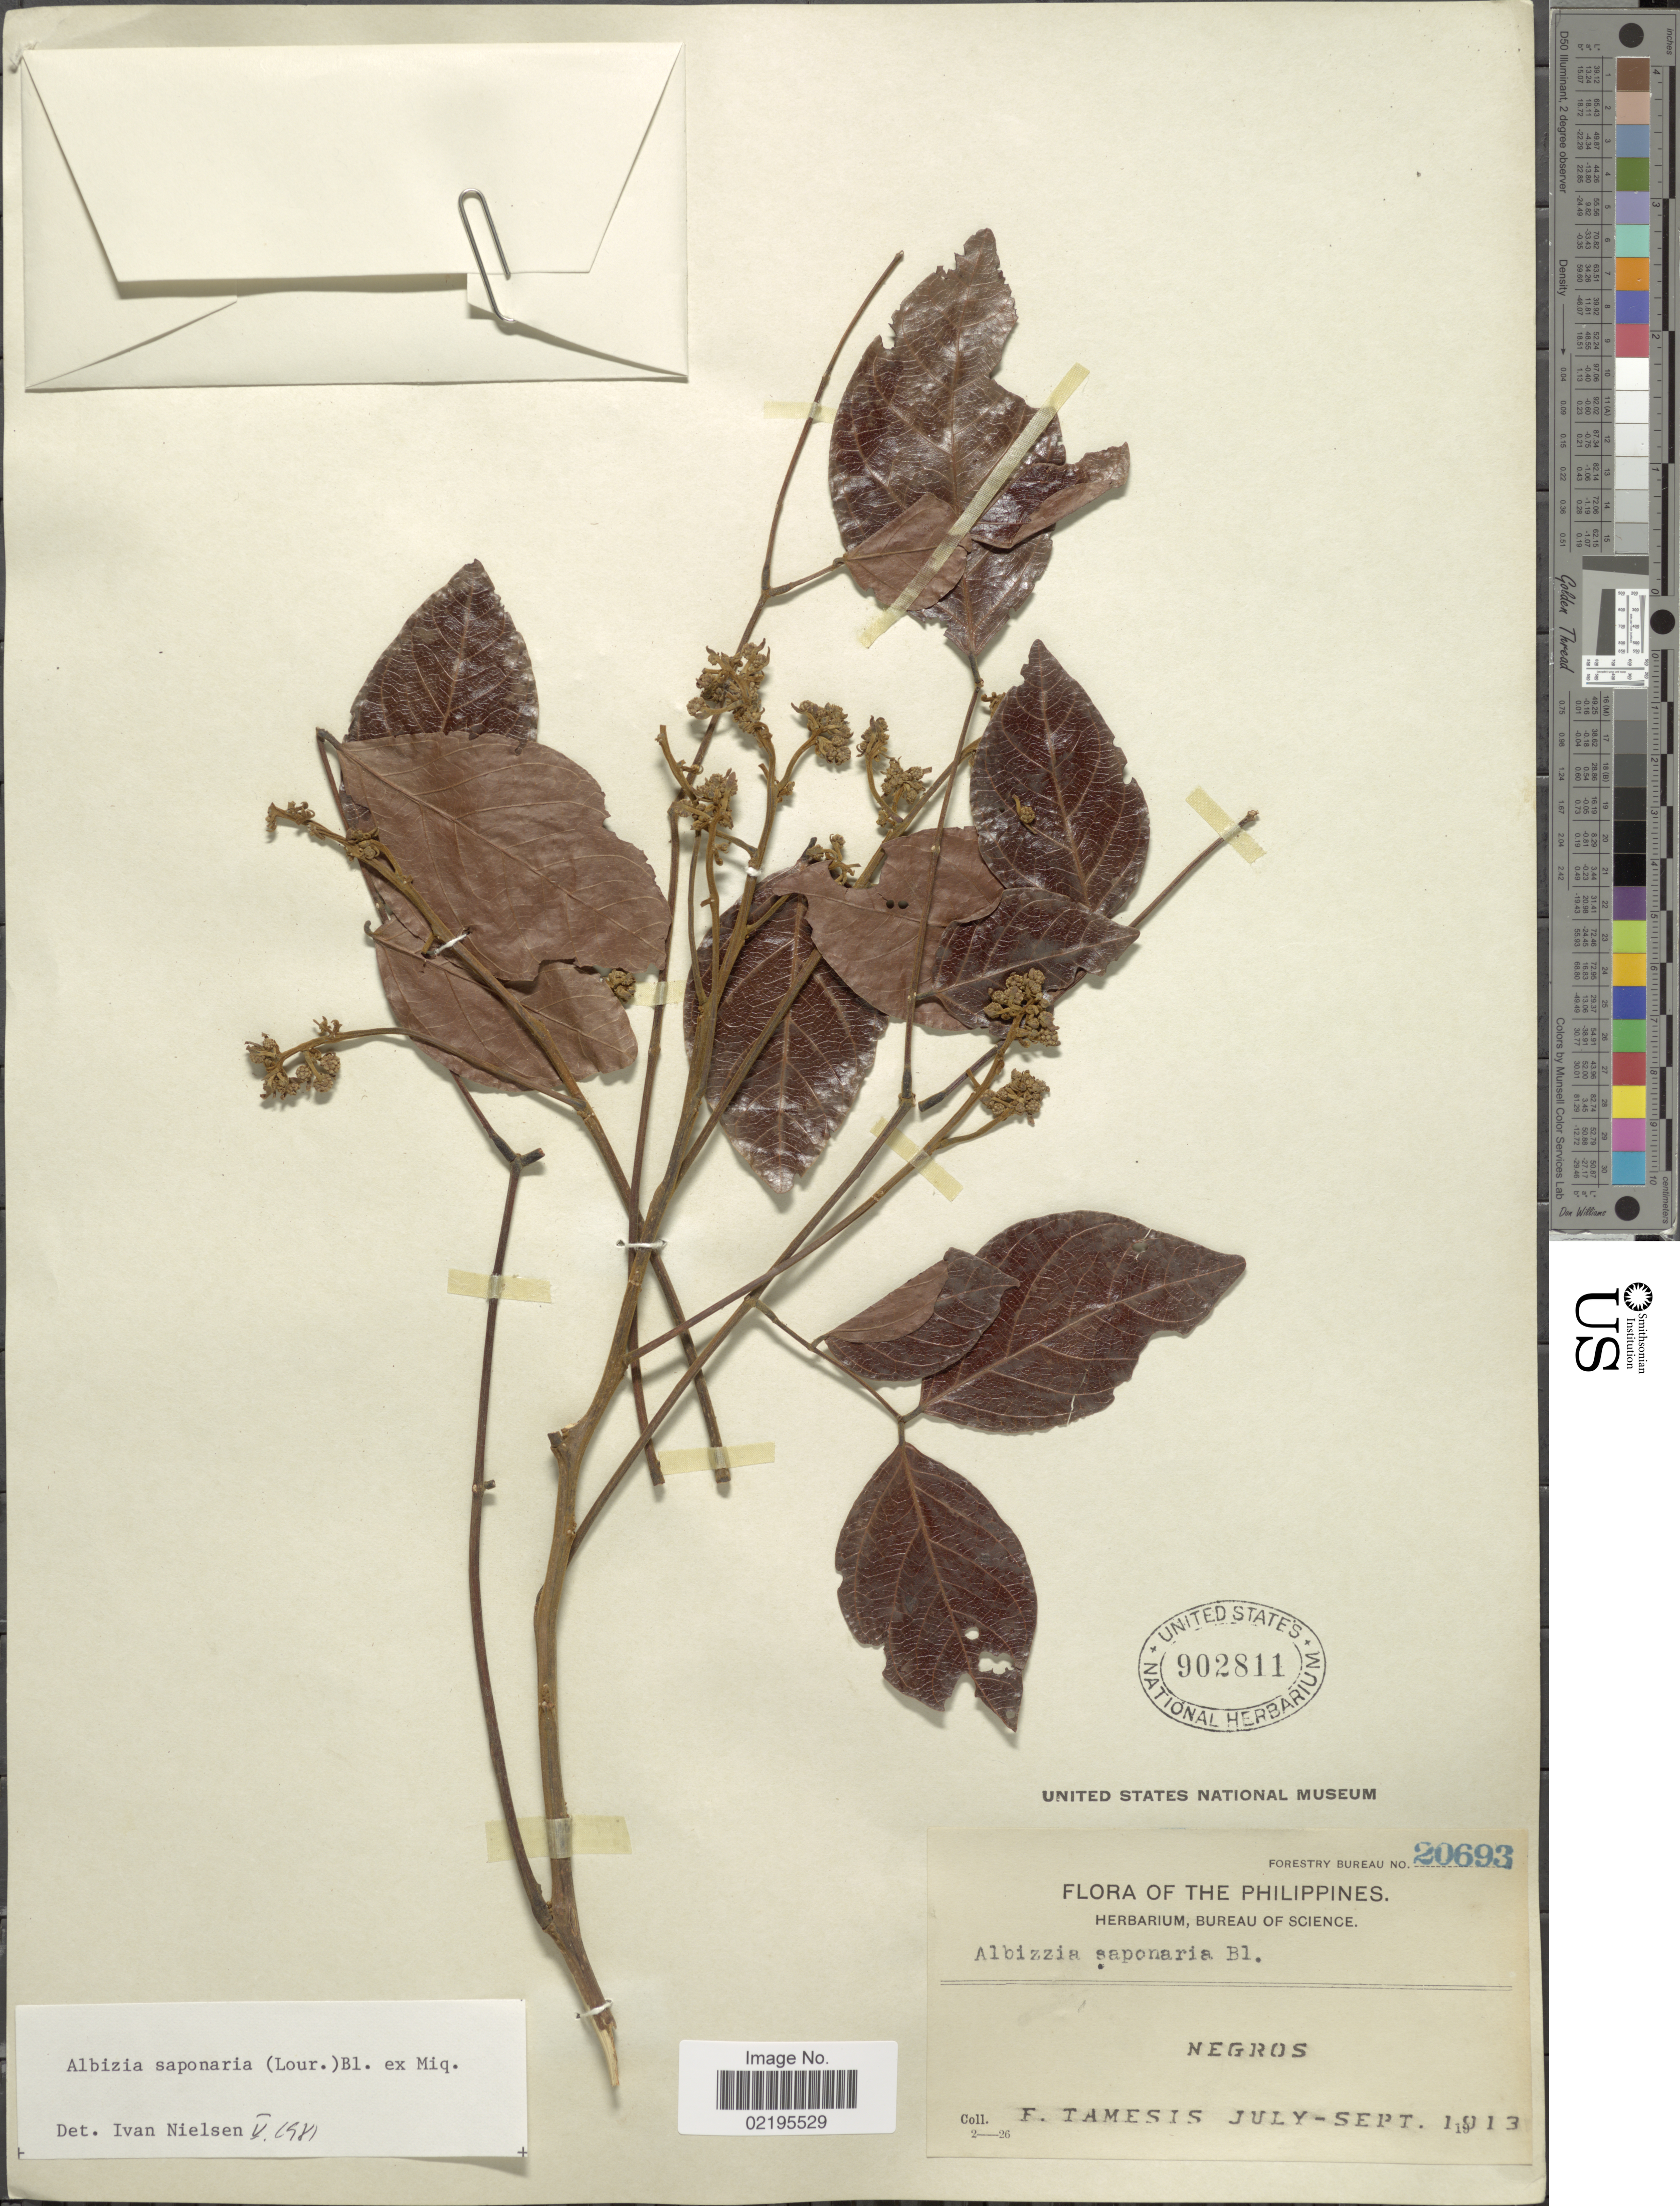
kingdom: Plantae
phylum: Tracheophyta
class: Magnoliopsida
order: Fabales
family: Fabaceae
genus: Albizia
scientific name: Albizia saponaria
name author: (Lour.) Blume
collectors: F. Tamesis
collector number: Forestry Bureau 20693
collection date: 1913-07/1913-09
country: Philippines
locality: Negros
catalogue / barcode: US 902811